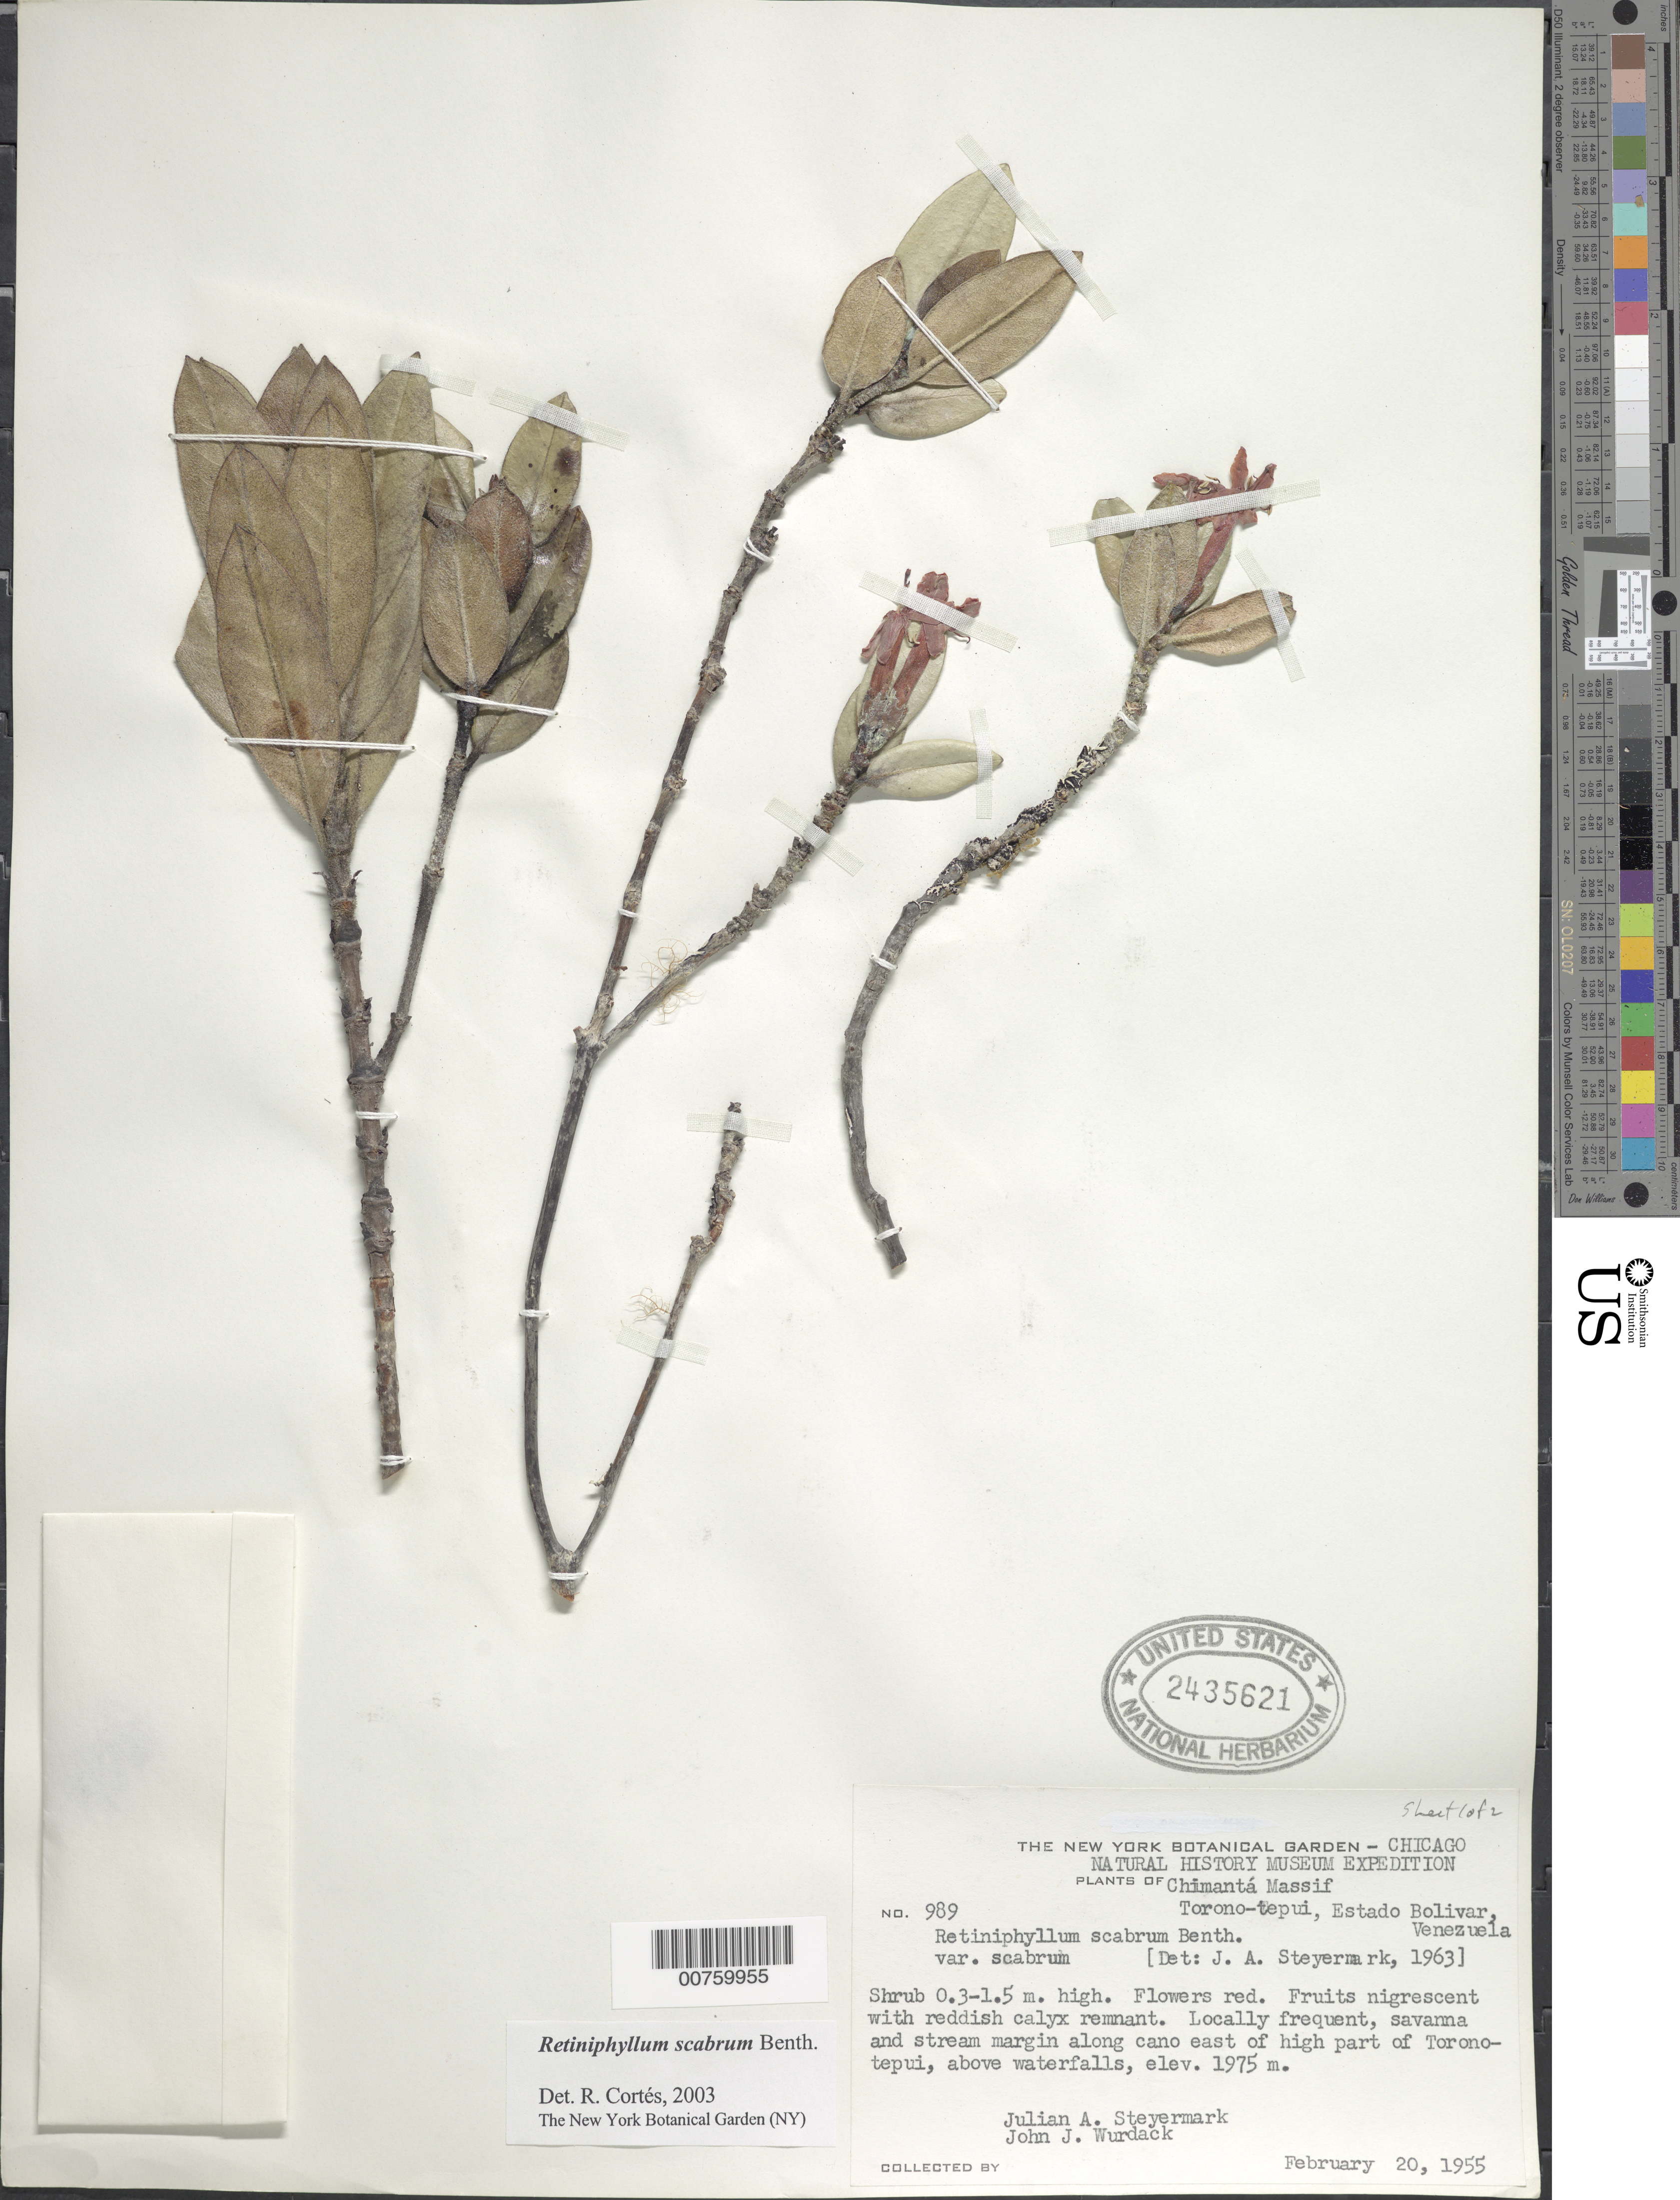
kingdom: Plantae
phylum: Tracheophyta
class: Magnoliopsida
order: Gentianales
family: Rubiaceae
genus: Retiniphyllum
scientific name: Retiniphyllum scabrum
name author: Benth.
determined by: Cortes R., G.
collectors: J. Steyermark & J. J. Wurdack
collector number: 55 989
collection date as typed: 20-Feb-55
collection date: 1955-02-20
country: Venezuela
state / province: Bolívar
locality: Chimantá Massif, Torono-tepuí, Caño Mojado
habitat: Savanna and stream margin along cano, above waterfalls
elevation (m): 1975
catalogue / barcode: US 2435621